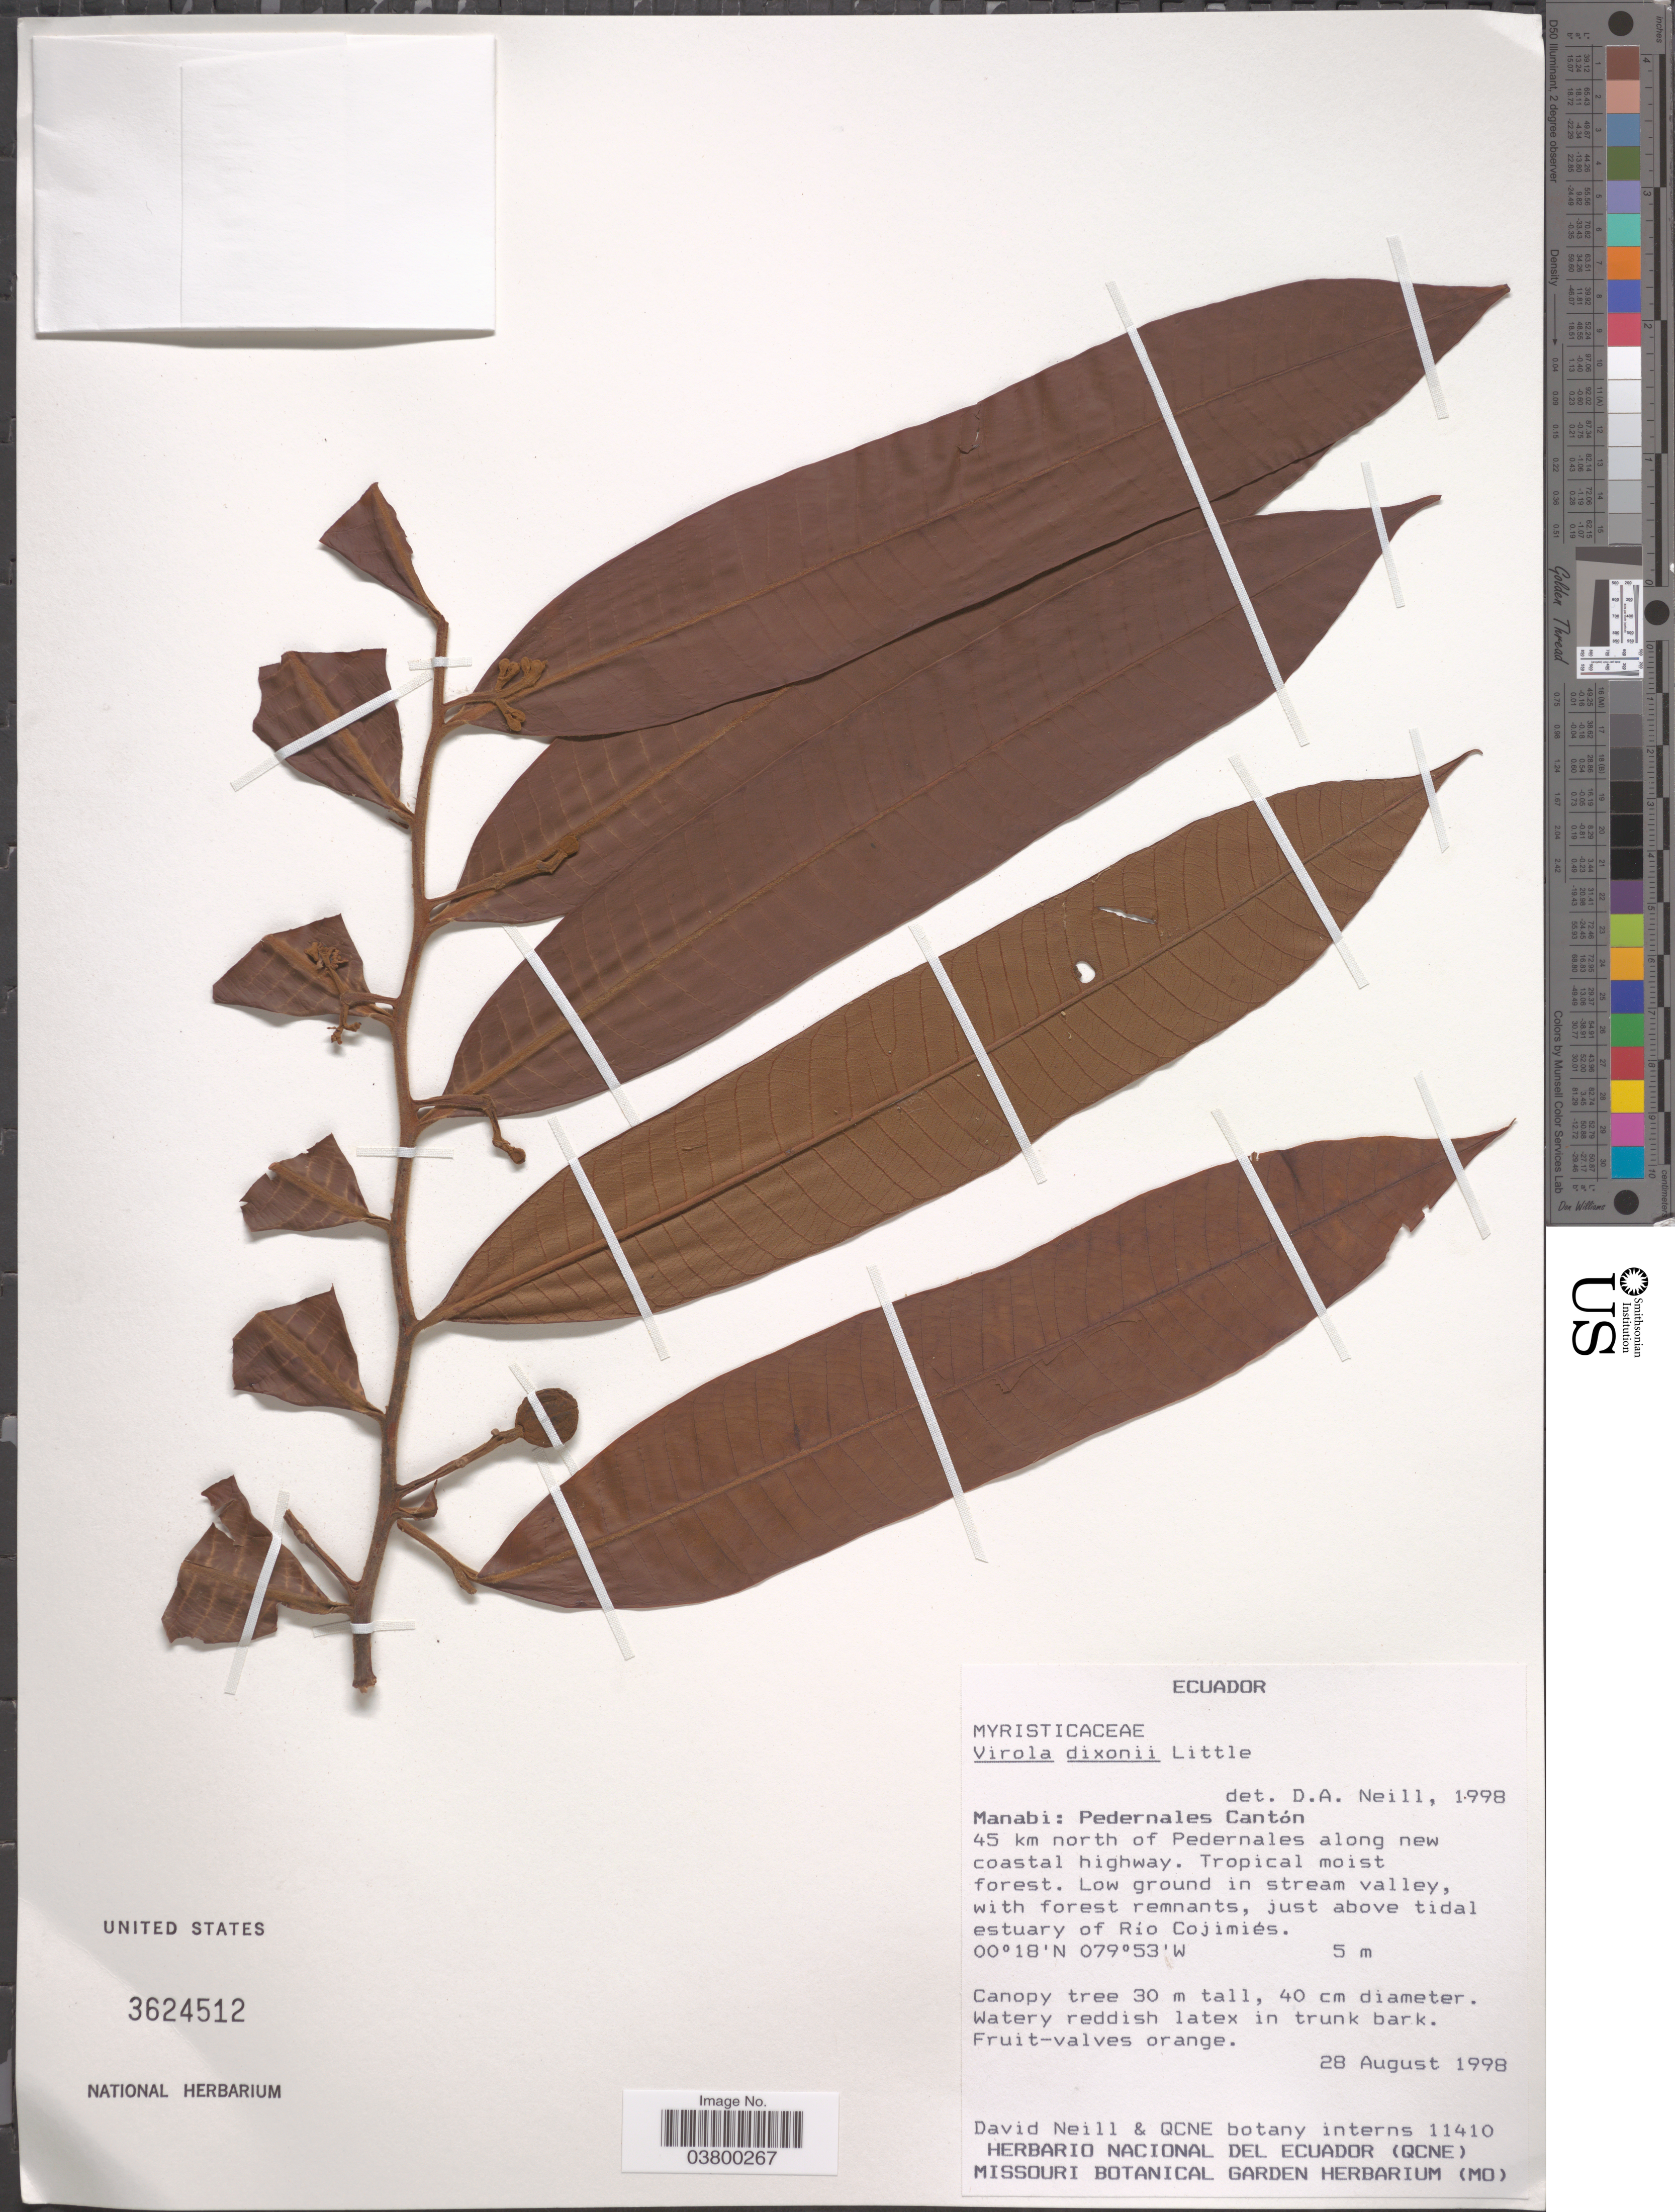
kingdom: Plantae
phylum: Tracheophyta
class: Magnoliopsida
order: Magnoliales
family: Myristicaceae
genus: Virola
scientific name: Virola dixonii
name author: Little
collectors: D. A. Neill & QCNE botany interns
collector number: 11410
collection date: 1998-08-28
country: Ecuador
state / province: Manabí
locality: Pedernales Cantón. 45 km north of Pedernales along new coastal highway. In stream valley, just above tidal estuary of Río Cojimiés.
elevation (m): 5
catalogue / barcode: US 3624512